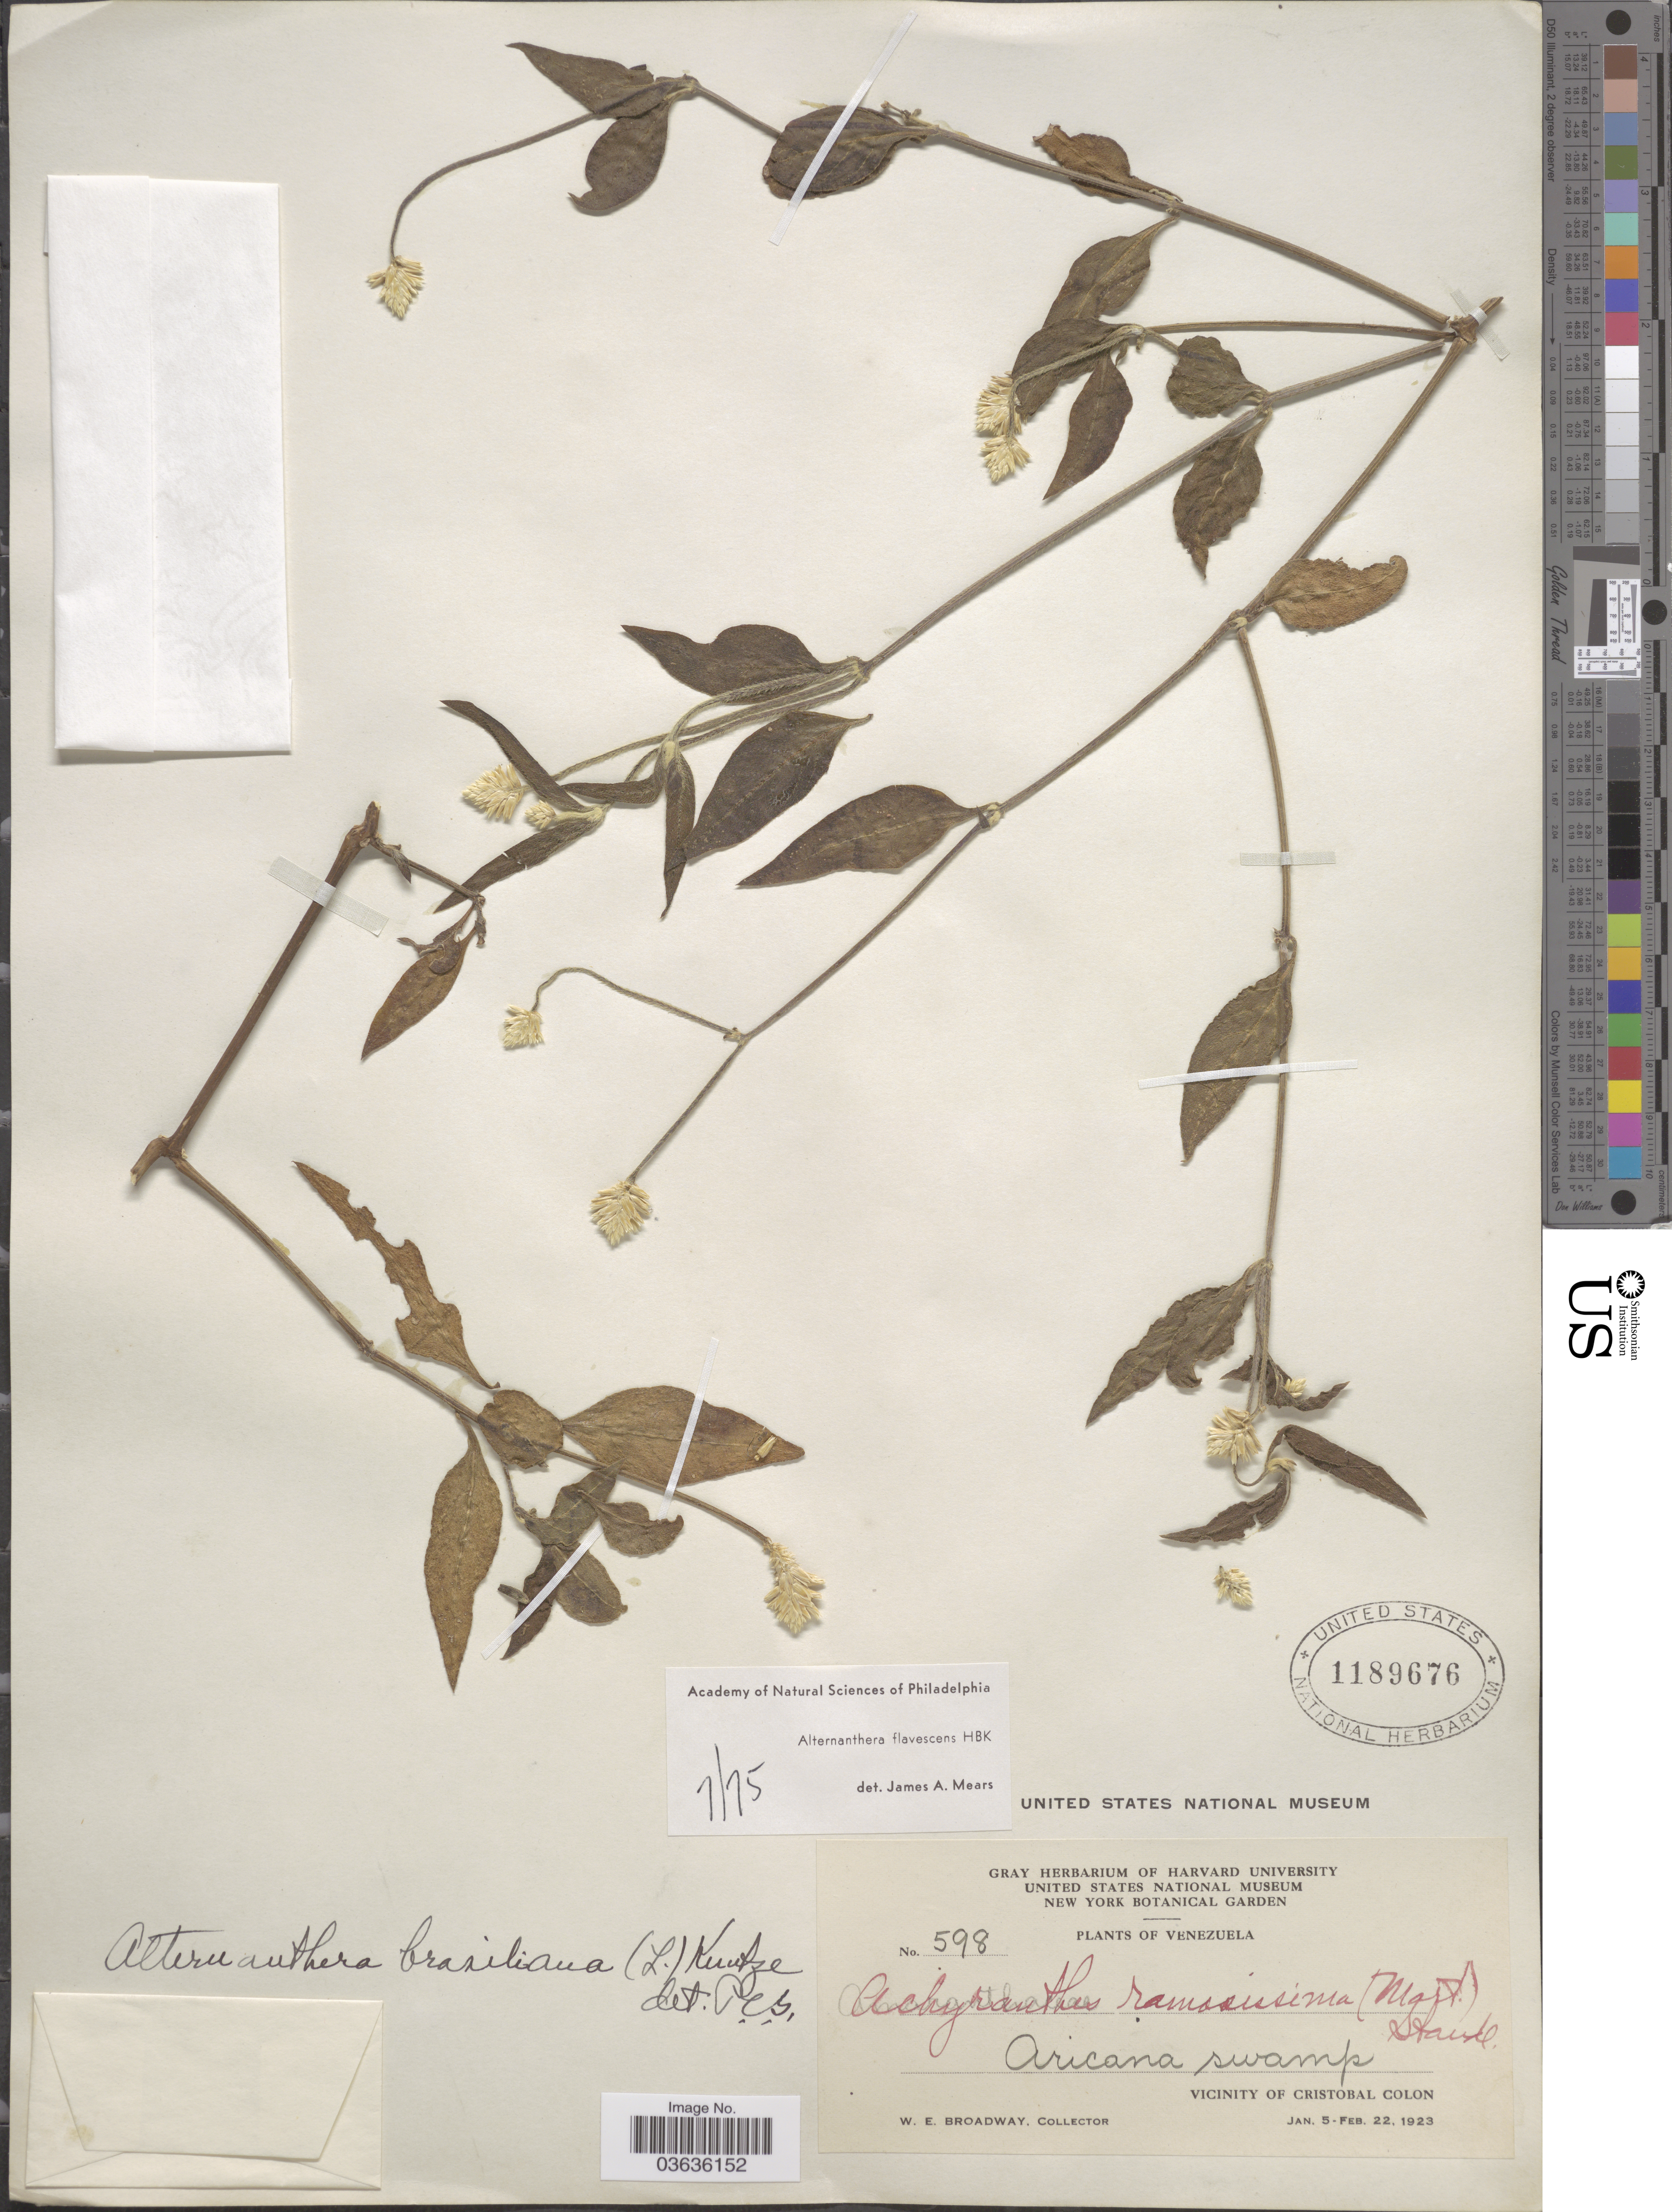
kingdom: Plantae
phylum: Tracheophyta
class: Magnoliopsida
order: Caryophyllales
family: Amaranthaceae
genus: Alternanthera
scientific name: Alternanthera flavescens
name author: Kunth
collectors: W. E. Broadway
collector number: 598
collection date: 1923-01-05/1923-02-22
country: Venezuela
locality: Aricana swamp, Vicinity of Cristobal Colon.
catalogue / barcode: US 1189676